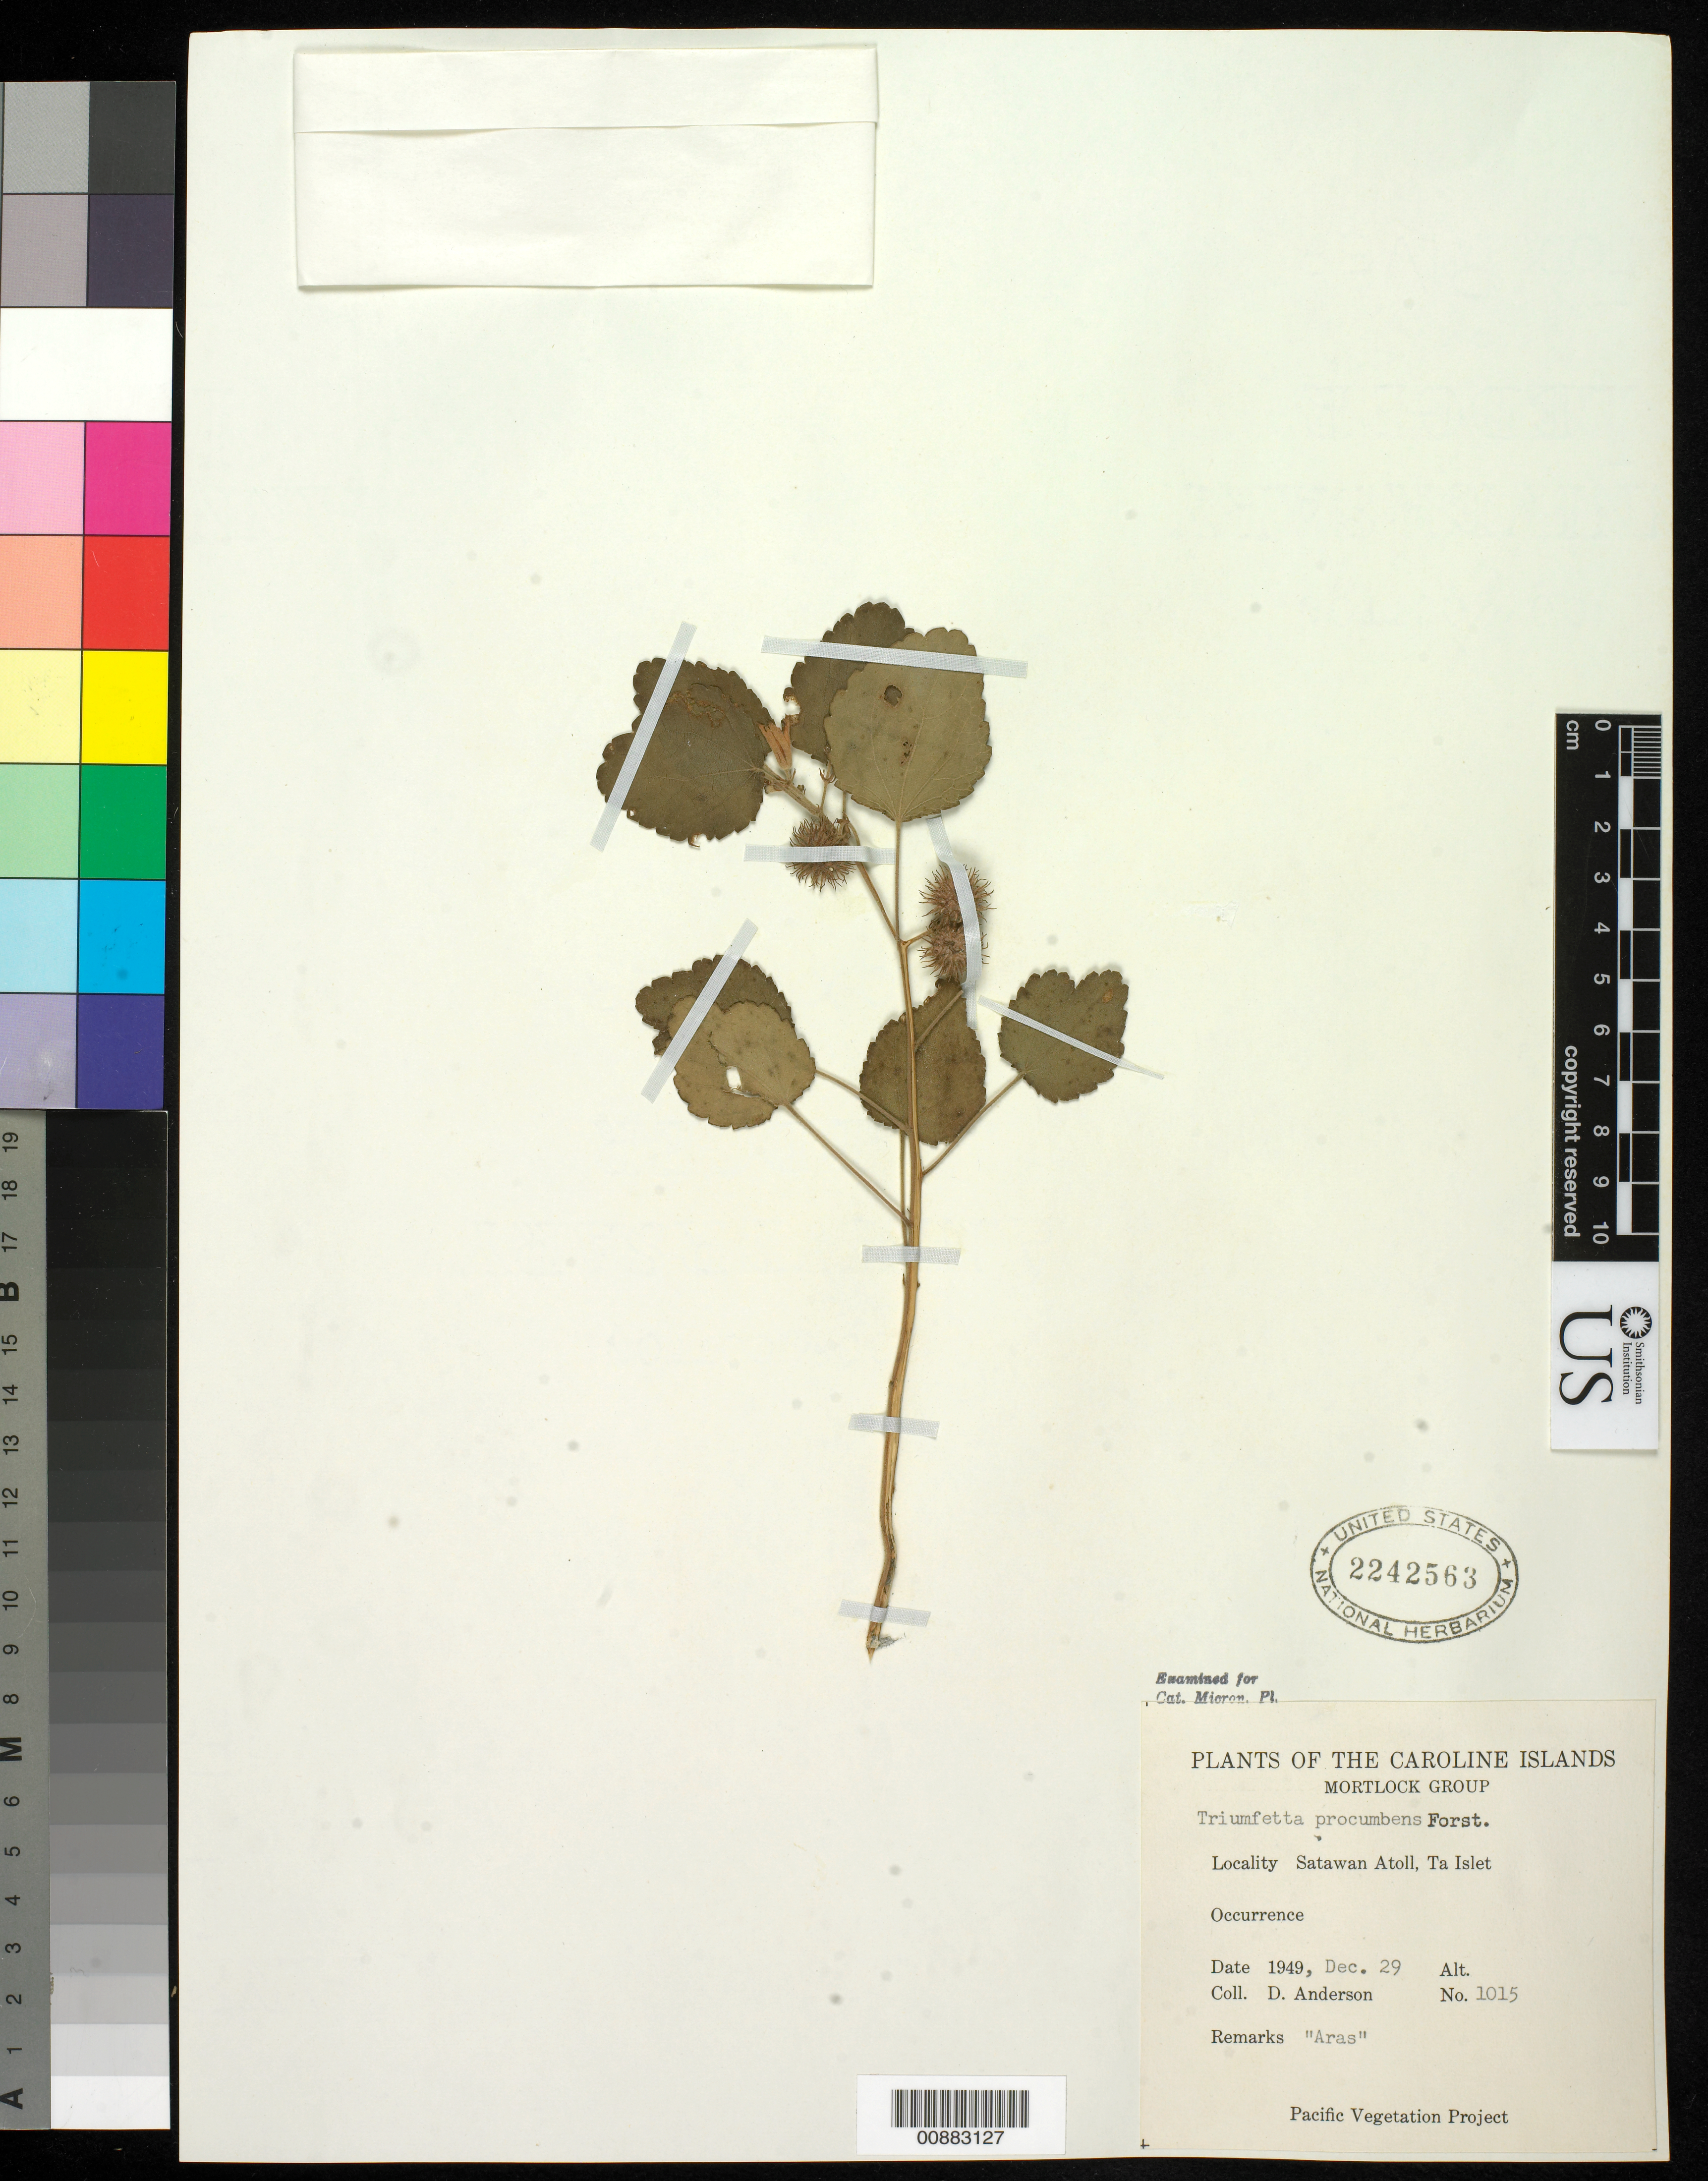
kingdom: Plantae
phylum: Tracheophyta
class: Magnoliopsida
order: Malvales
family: Malvaceae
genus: Triumfetta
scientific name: Triumfetta procumbens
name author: G. Forst.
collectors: D. Anderson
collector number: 1015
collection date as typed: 29 Dec 1949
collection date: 1949-12-29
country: Micronesia, Federated States of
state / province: Truk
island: Satawan Atoll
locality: Ta Islet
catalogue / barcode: US 2242563